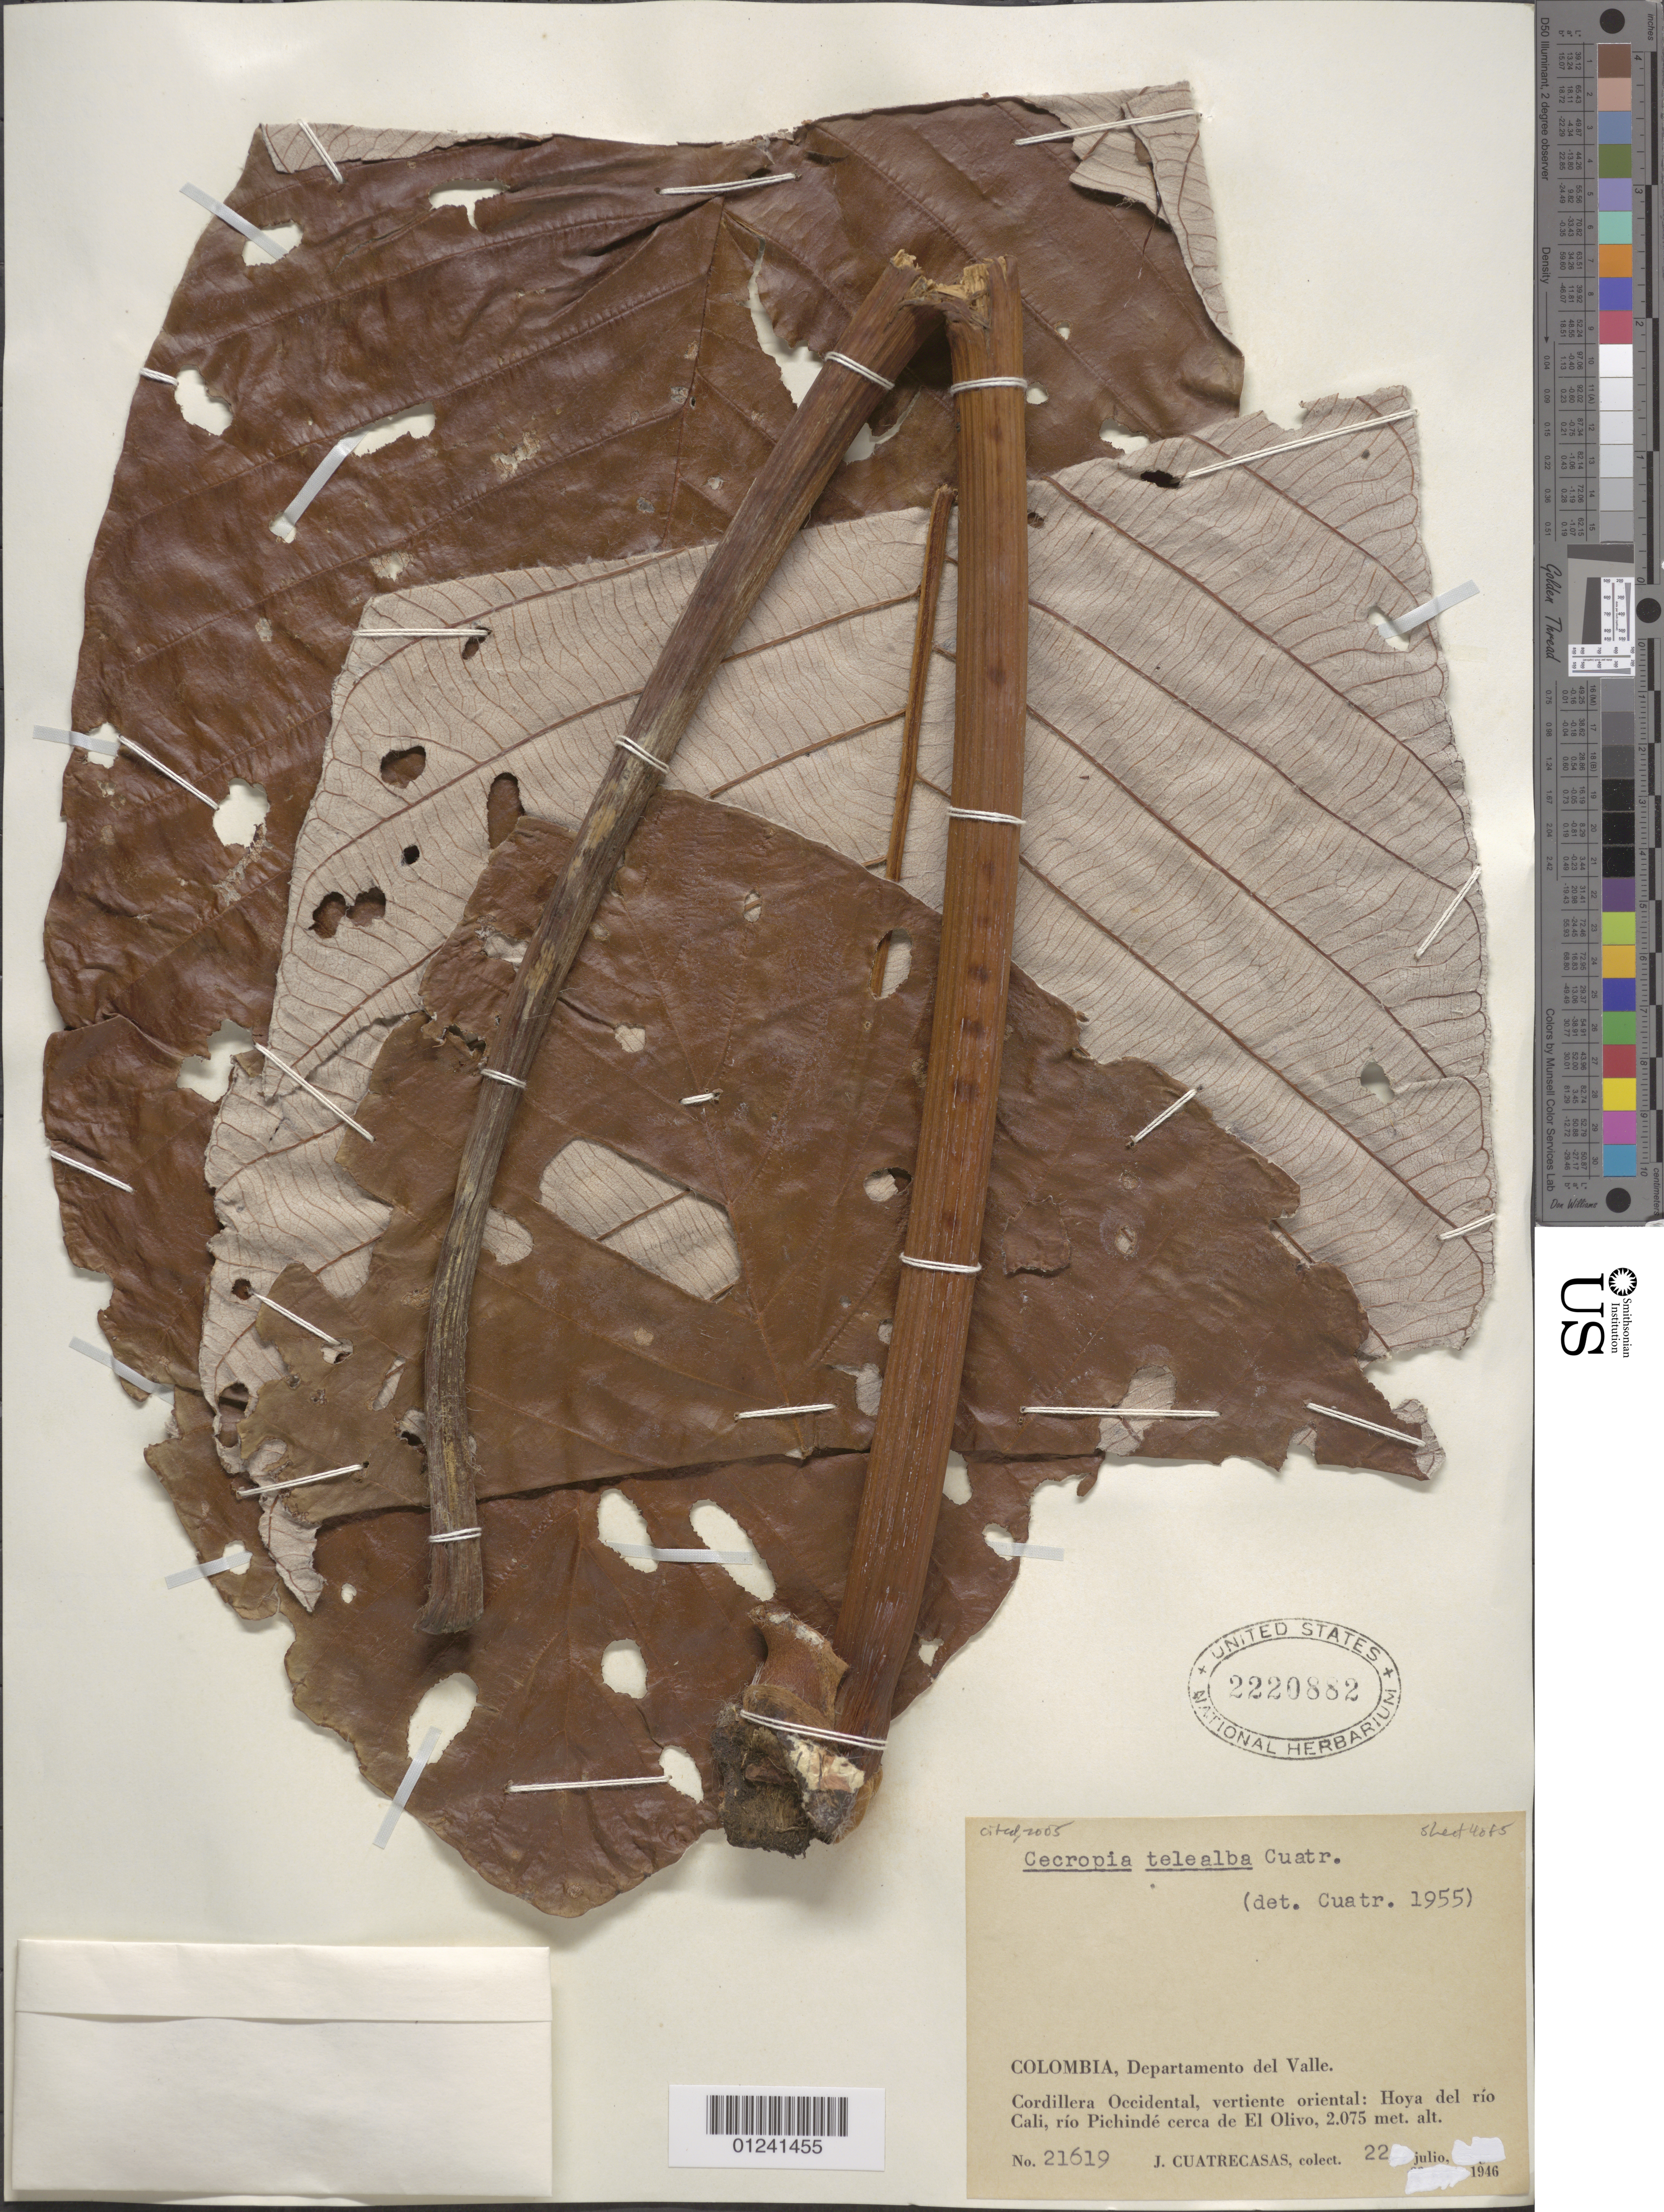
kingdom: Plantae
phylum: Tracheophyta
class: Magnoliopsida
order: Rosales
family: Urticaceae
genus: Cecropia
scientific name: Cecropia telealba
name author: Cuatrec.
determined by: Cuatrecasas, J.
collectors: J. Cuatrecasas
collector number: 21619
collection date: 1946-07-22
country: Colombia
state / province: Valle del Cauca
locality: Cordillera Occidental, vertiente oriental; hoya del Rio Cali; rio Pichinde cerca de El Olivo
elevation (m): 2075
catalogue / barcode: US 2220882